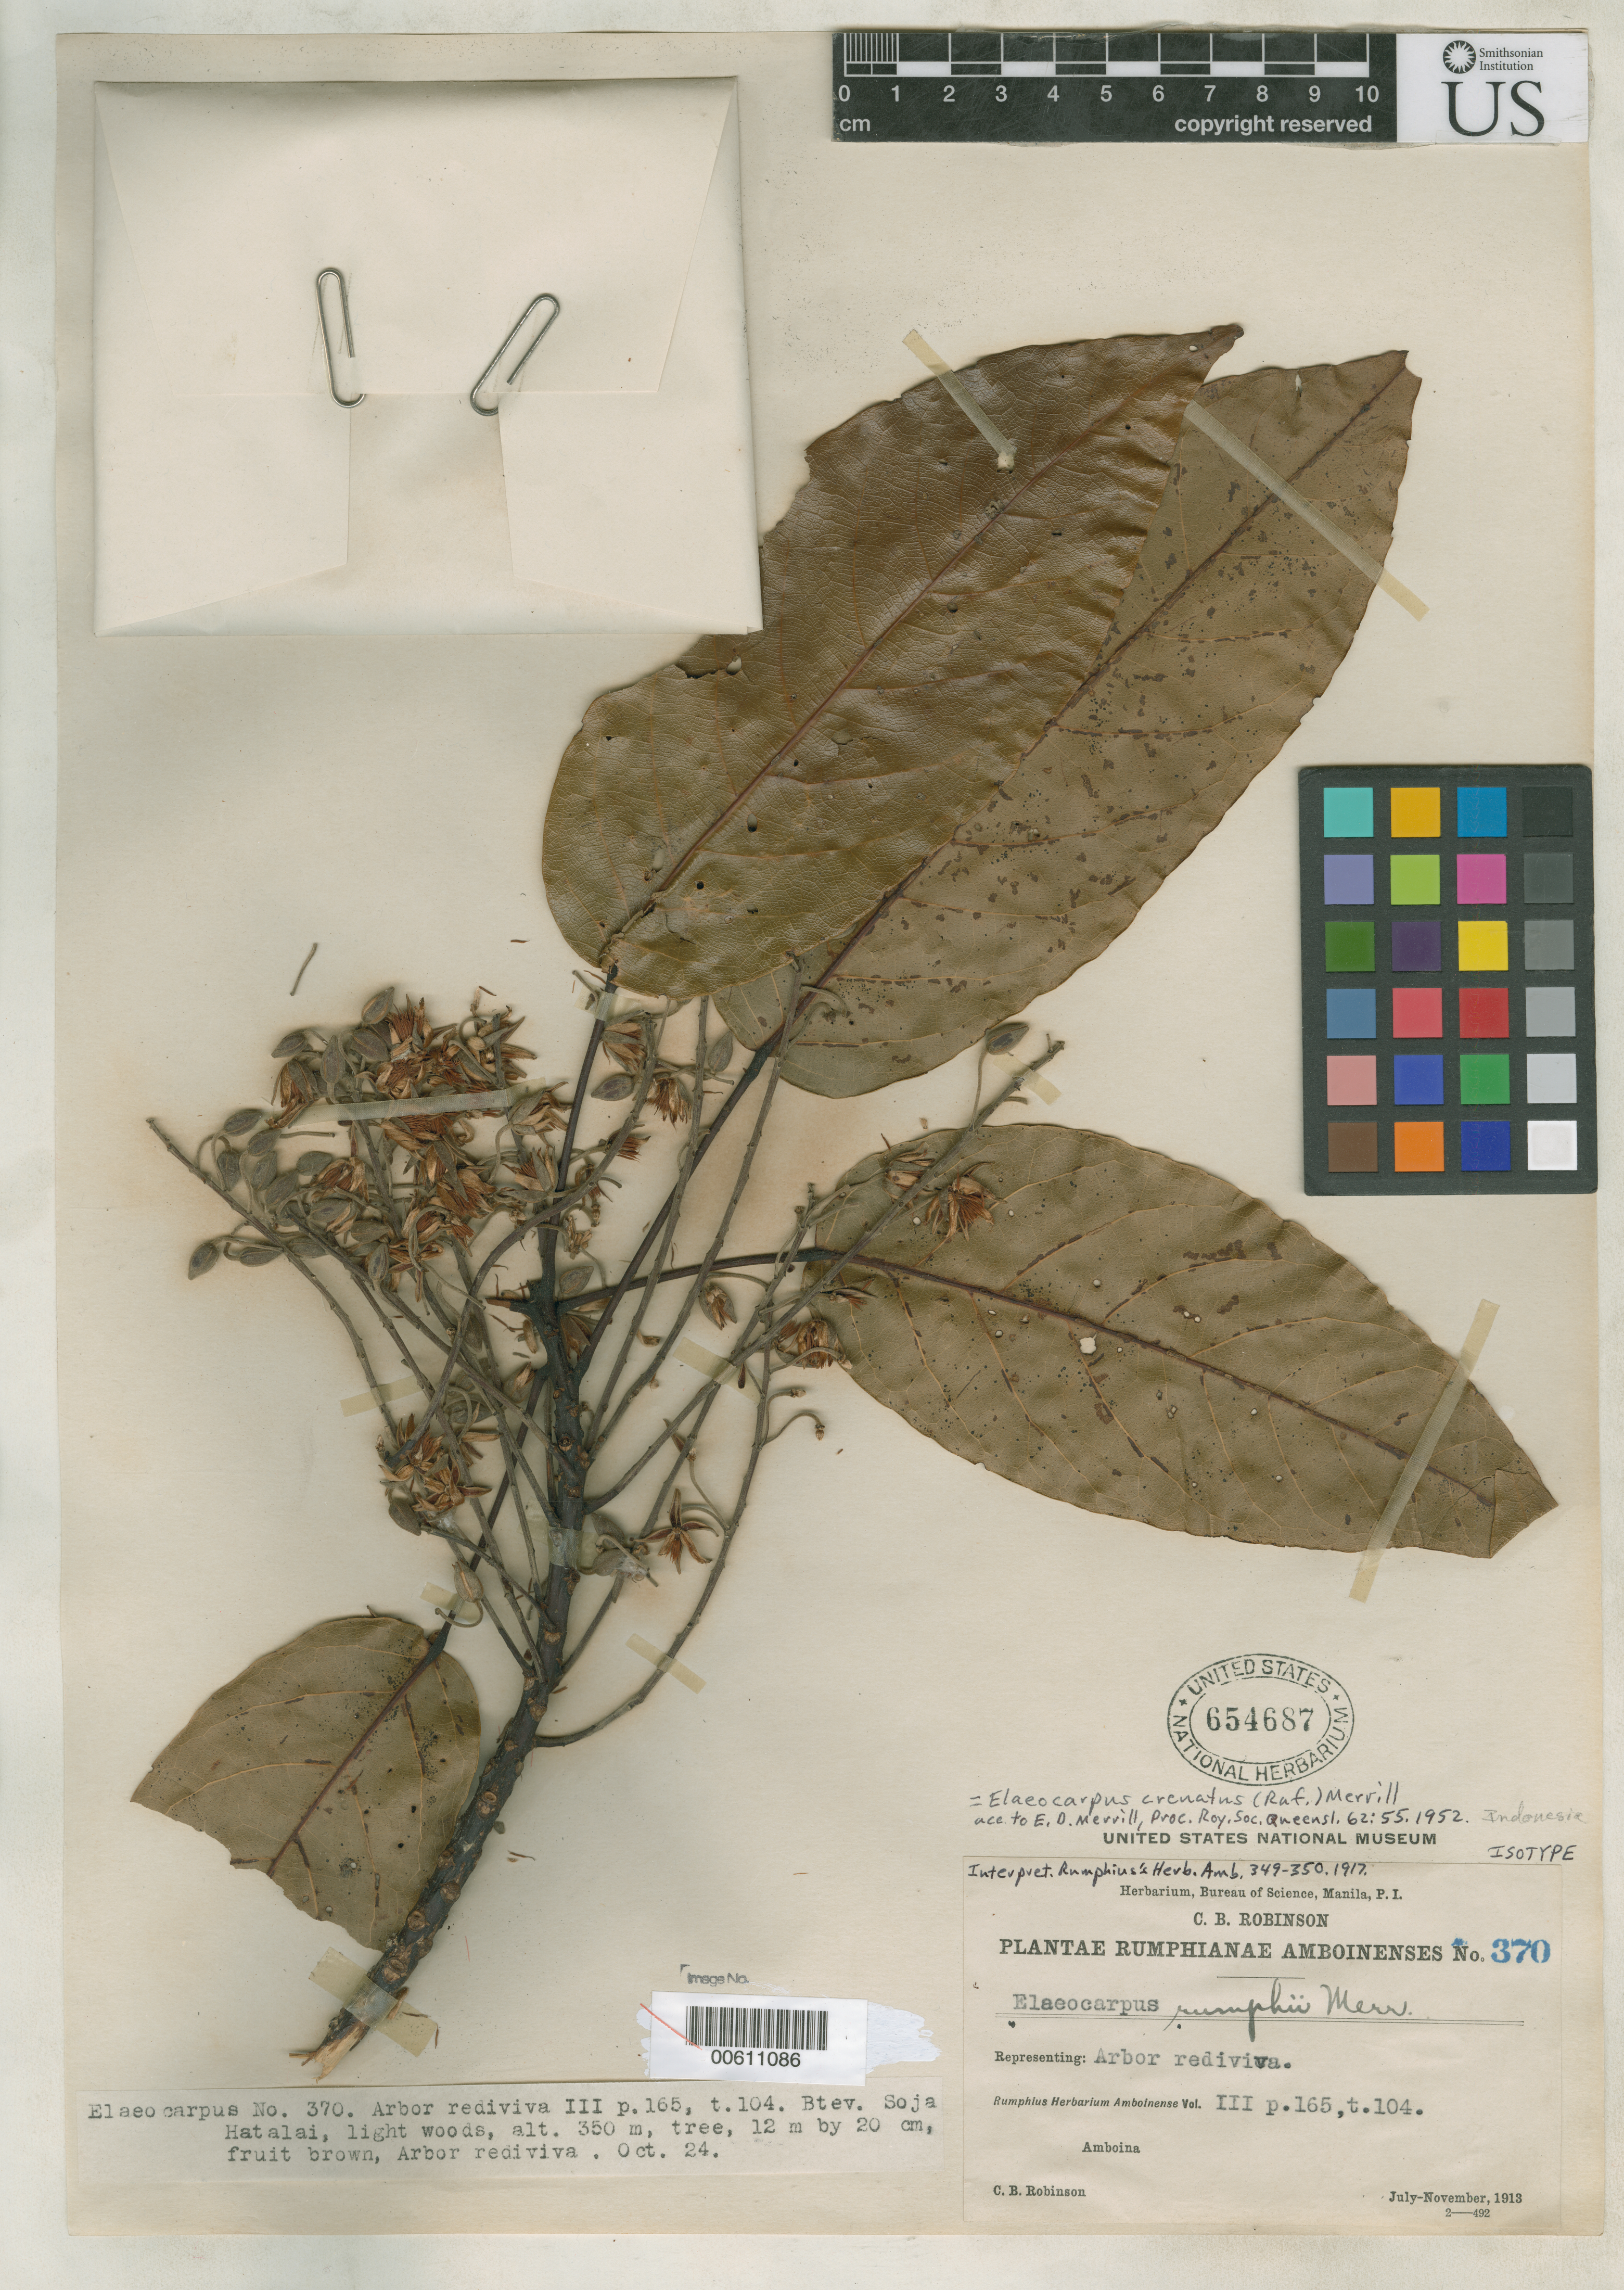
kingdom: Plantae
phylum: Tracheophyta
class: Magnoliopsida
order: Oxalidales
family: Elaeocarpaceae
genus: Elaeocarpus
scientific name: Elaeocarpus rumphii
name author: Merr.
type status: Isotype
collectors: C. Robinson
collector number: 370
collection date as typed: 24 Oct 1913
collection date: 1913-10-24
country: Indonesia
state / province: Maluku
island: Amboina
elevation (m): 350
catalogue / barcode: US 654687